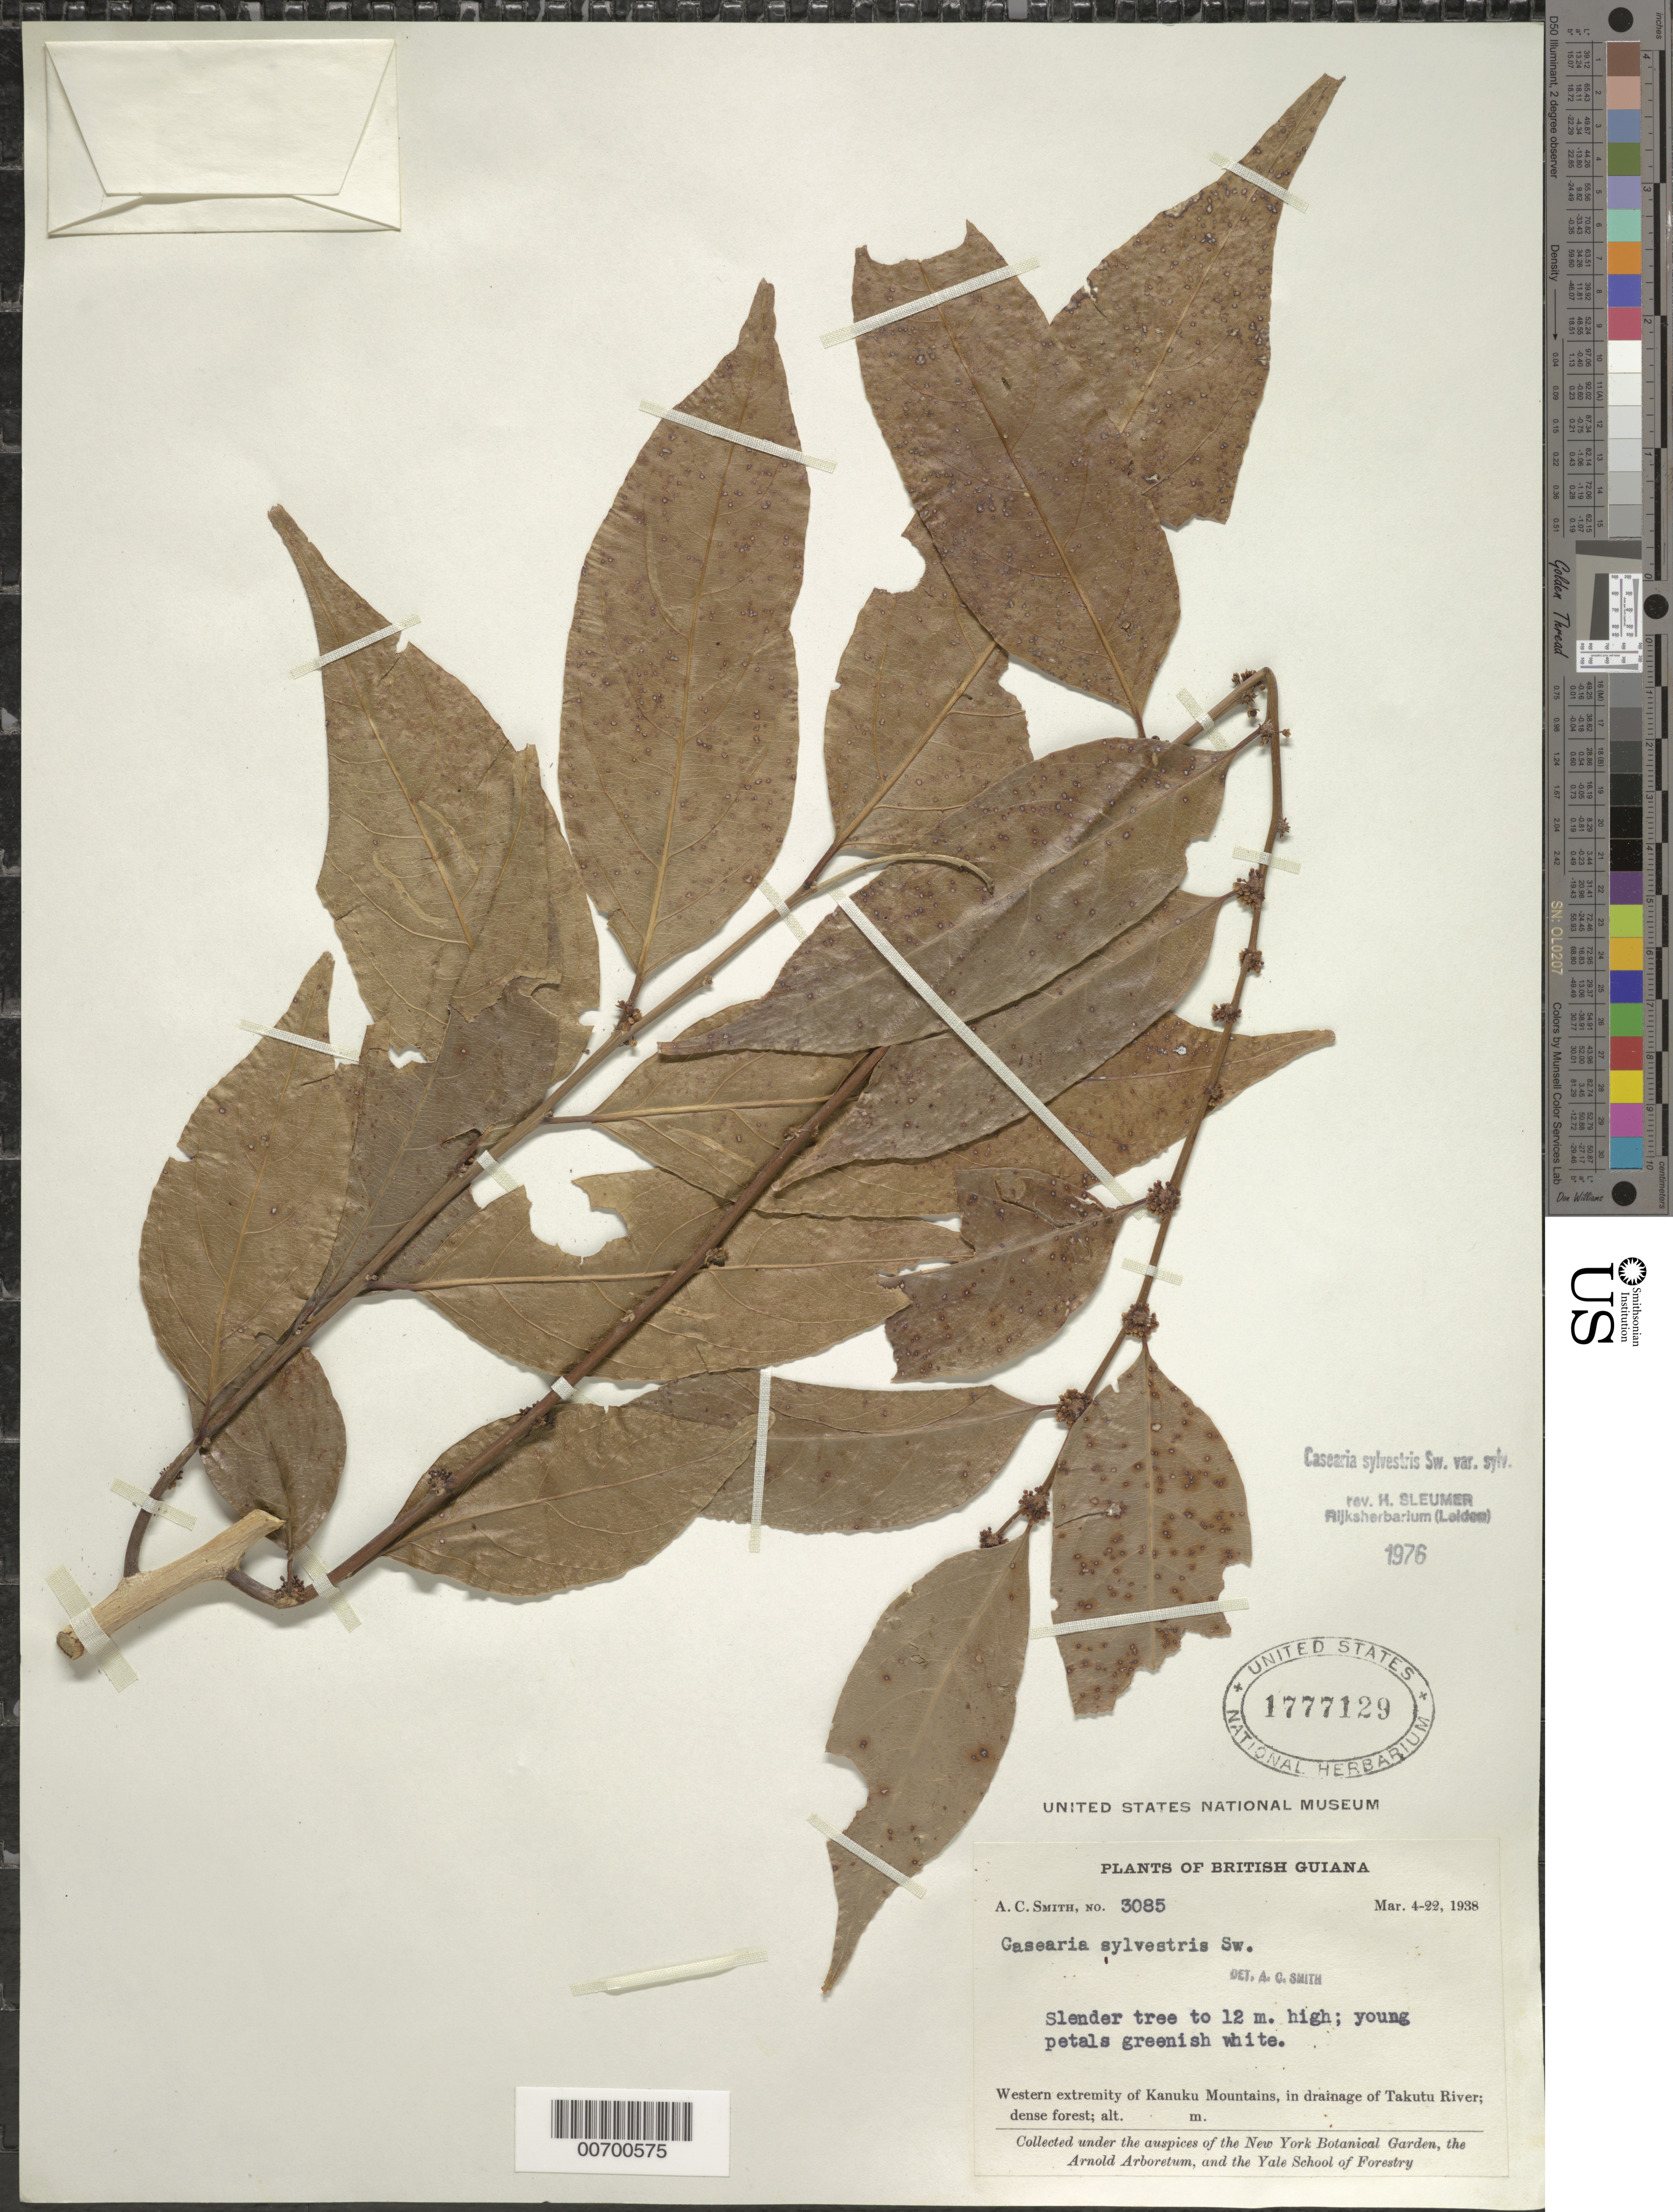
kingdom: Plantae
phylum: Tracheophyta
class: Magnoliopsida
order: Malpighiales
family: Salicaceae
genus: Casearia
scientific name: Casearia sylvestris var. sylvestris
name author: Sw.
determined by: Sleumer, H. O.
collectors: A. C. Smith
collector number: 3081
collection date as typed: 4-Mar-38 to 22-Mar-38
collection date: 1938-03-04/1938-03-22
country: Guyana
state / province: U. Takutu-U. Essequibo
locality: Kanuku Mts., drainage of Takutu R., western extremity of Kanuku Mountains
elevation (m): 150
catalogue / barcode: US 1777129